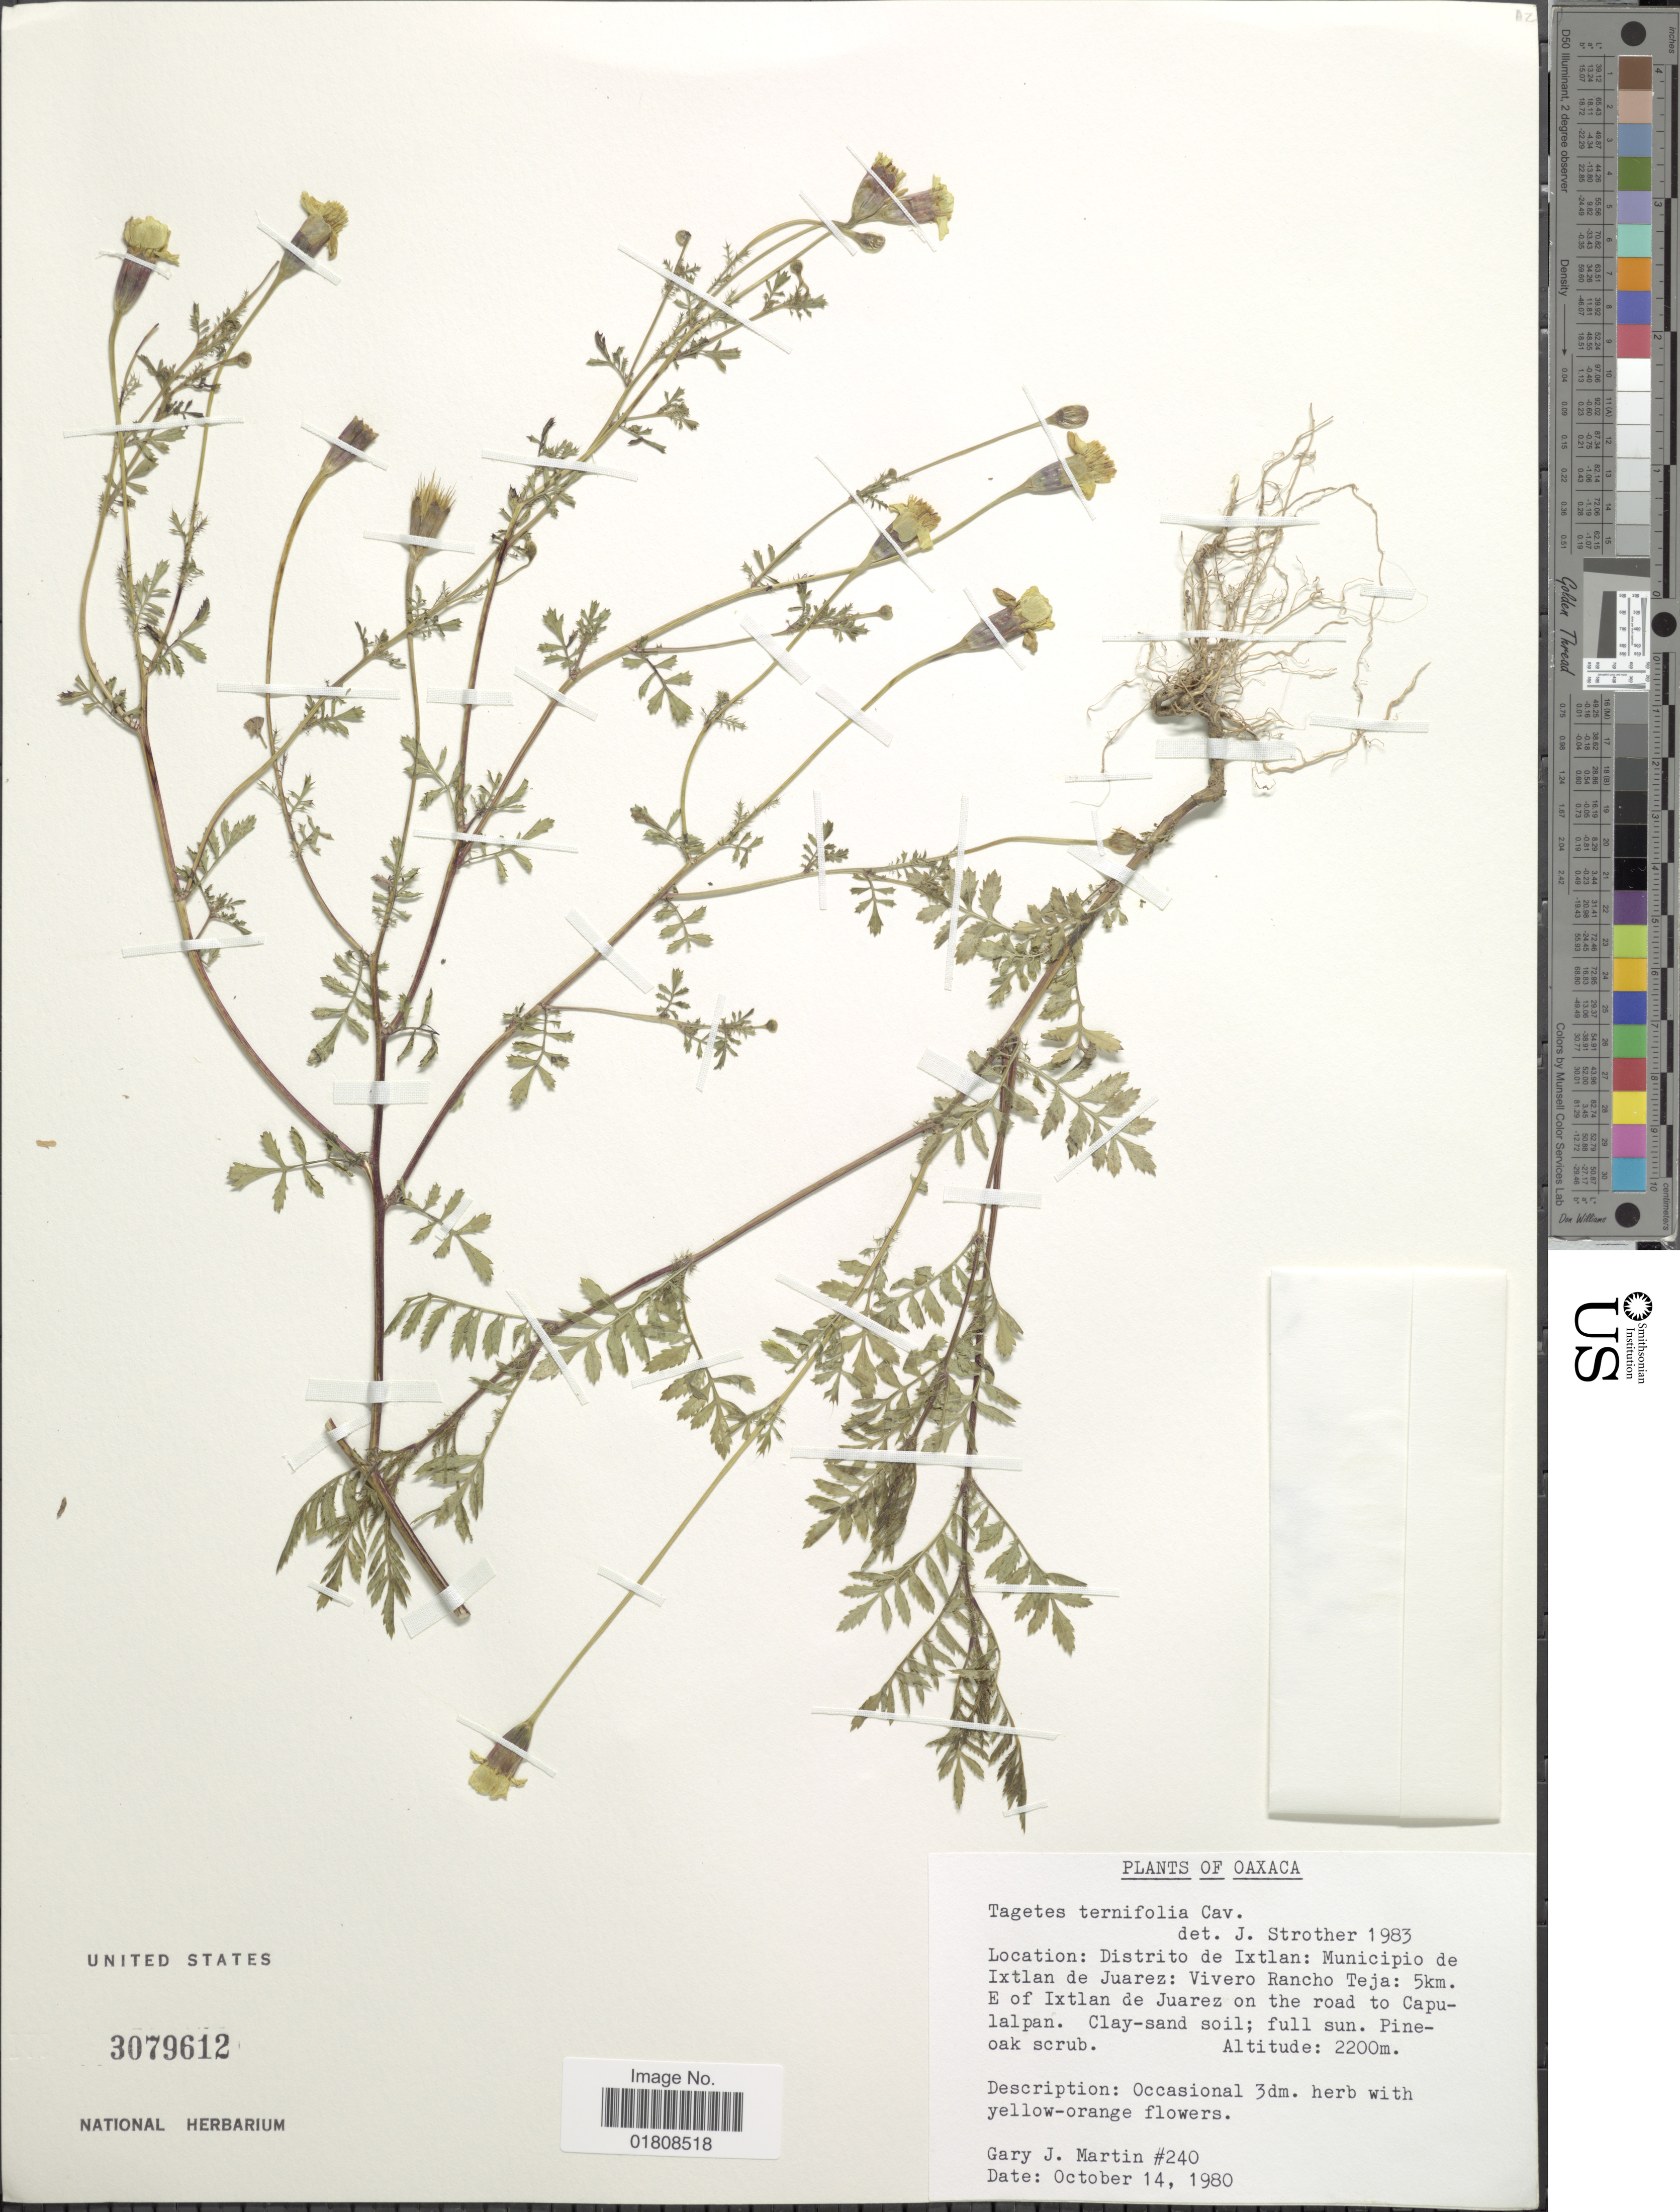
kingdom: Plantae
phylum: Tracheophyta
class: Magnoliopsida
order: Asterales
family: Asteraceae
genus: Tagetes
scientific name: Tagetes tenuifolia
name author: Cav.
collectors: G. J. Martin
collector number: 240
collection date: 1980-10-14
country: Mexico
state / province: Oaxaca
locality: Distrito de Ixtlan, Municipio de Ixtlan de Juarez, Vivero Rancho Teja, 5 km E of Ixtlan de Juarez on the road to Capulalpan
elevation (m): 2200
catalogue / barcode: US 3079612